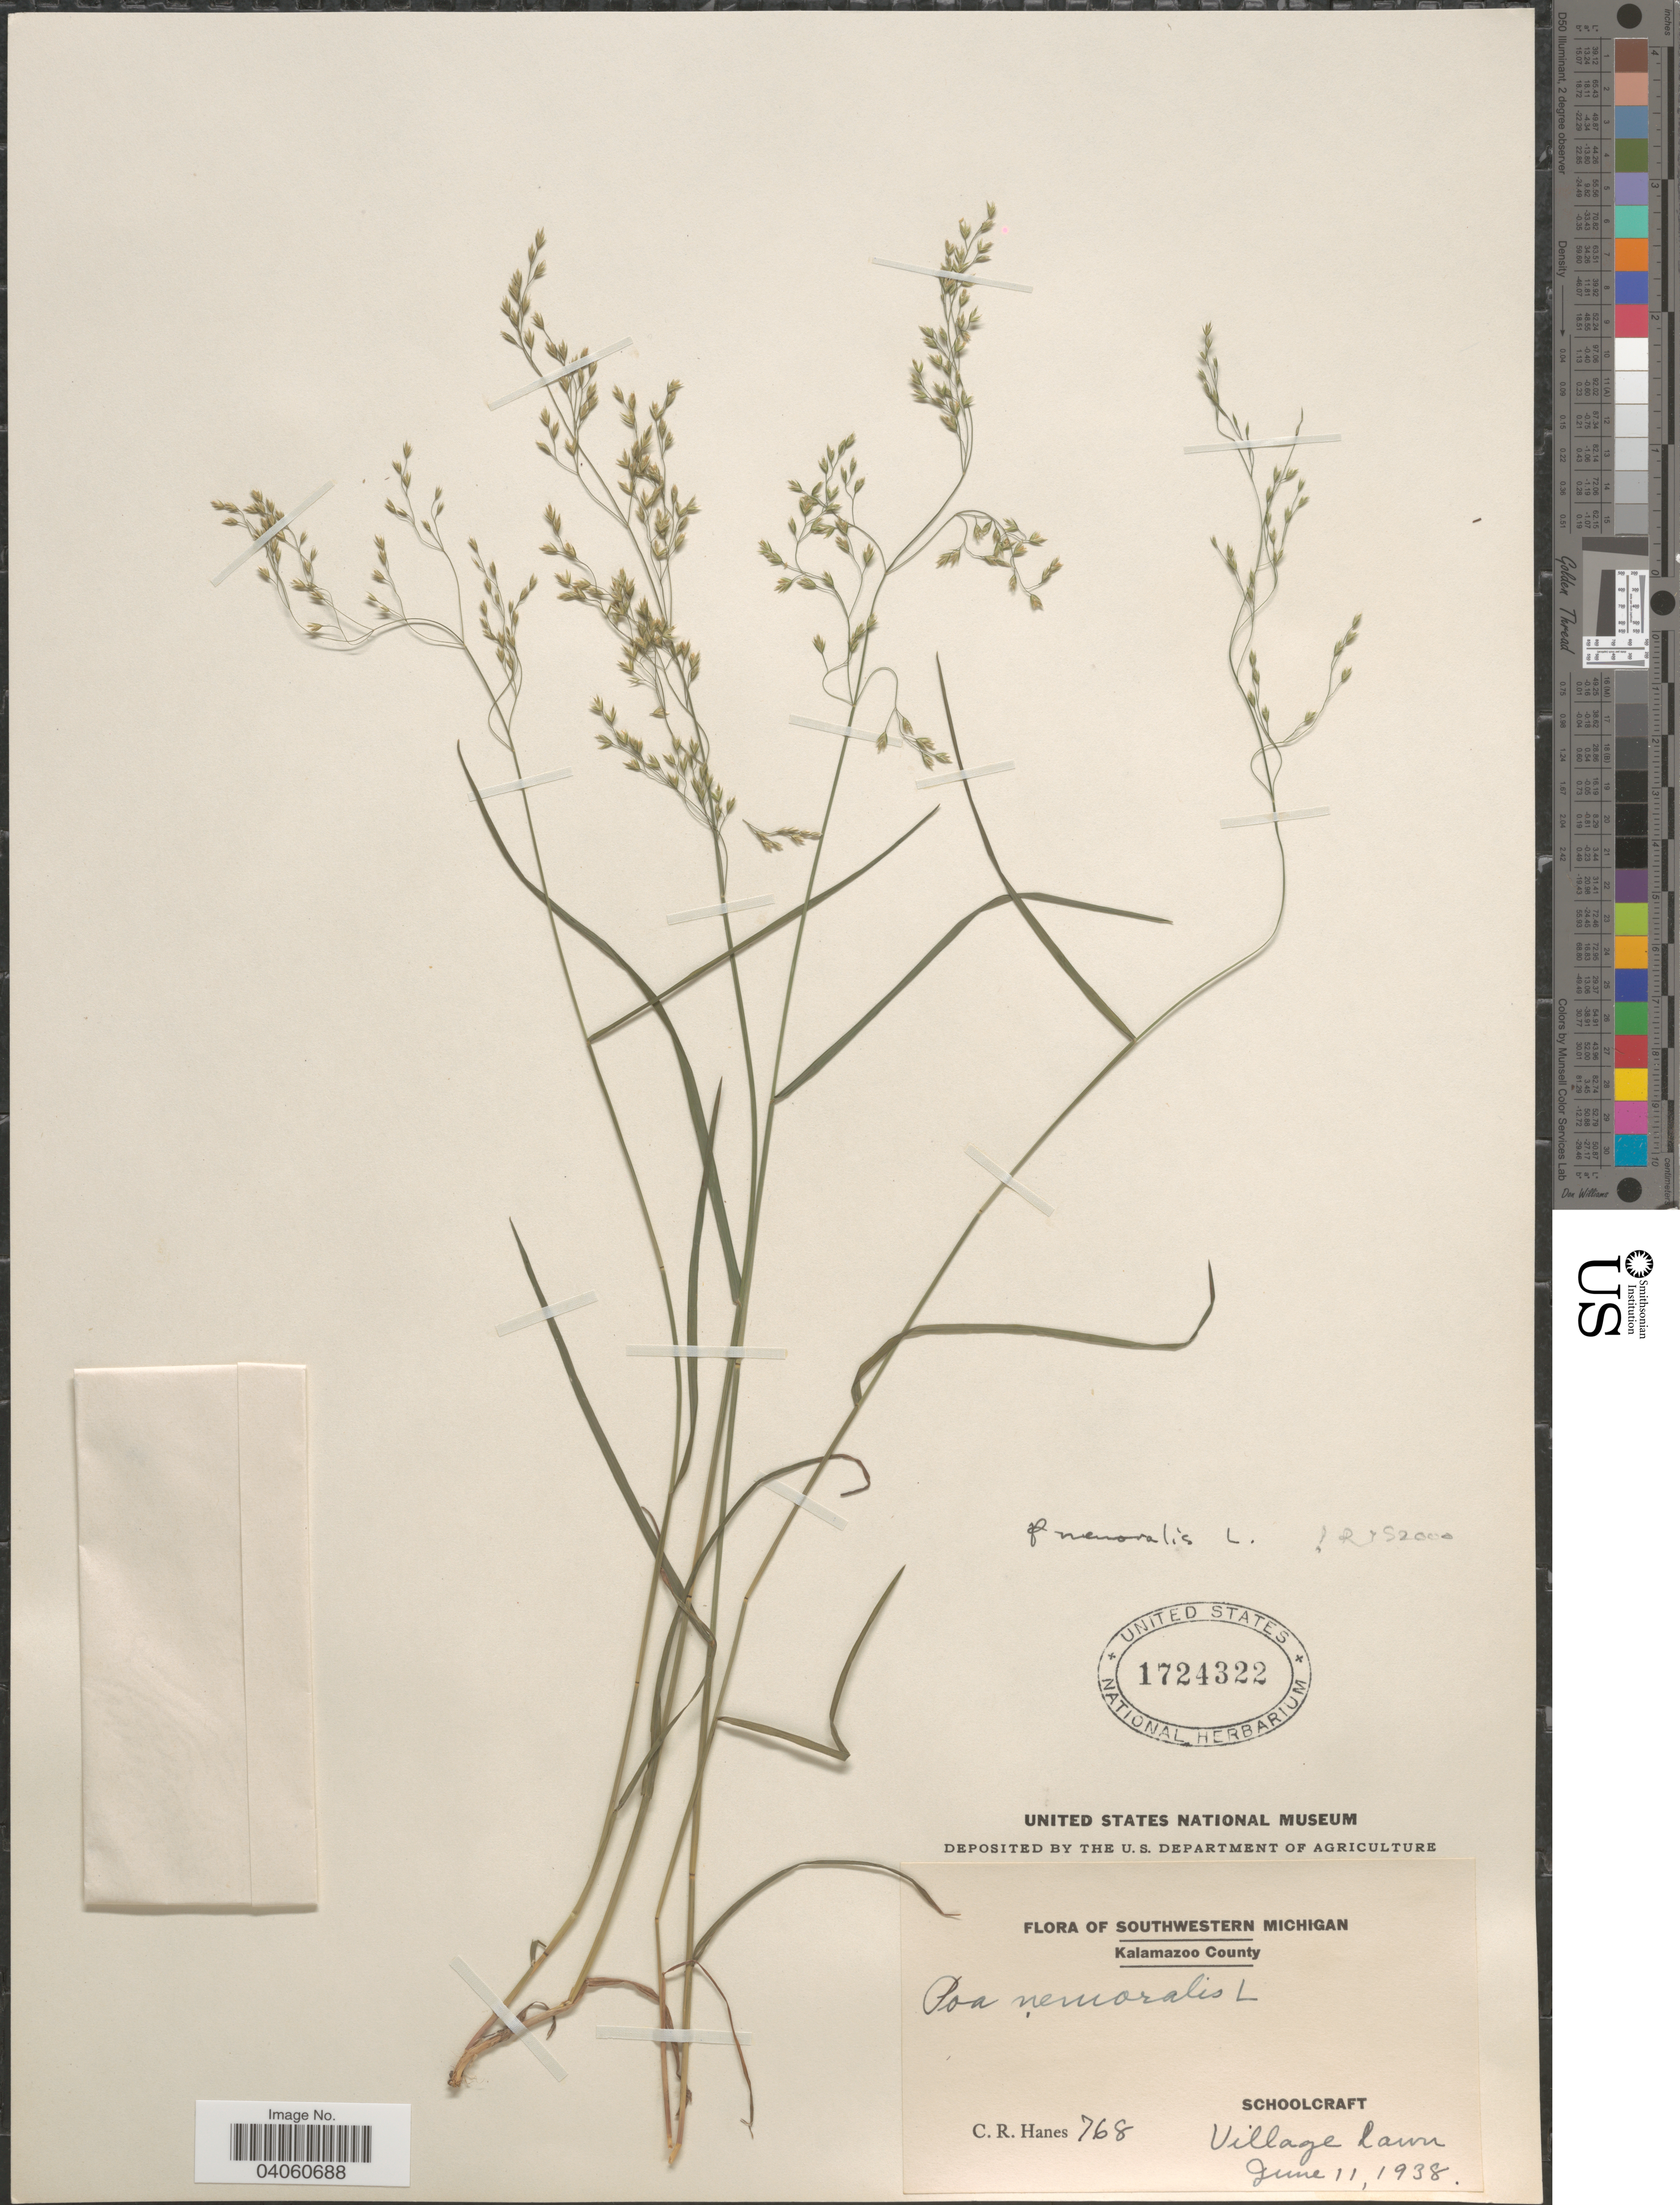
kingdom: Plantae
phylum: Tracheophyta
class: Liliopsida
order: Poales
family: Poaceae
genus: Poa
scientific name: Poa nemoralis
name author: L.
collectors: C. Hanes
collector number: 768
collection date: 1938-06-11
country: United States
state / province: Michigan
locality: Southwestern Michigan. Kalamazoo County. Schoolcraft. Village lawn.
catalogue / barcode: US 1724322